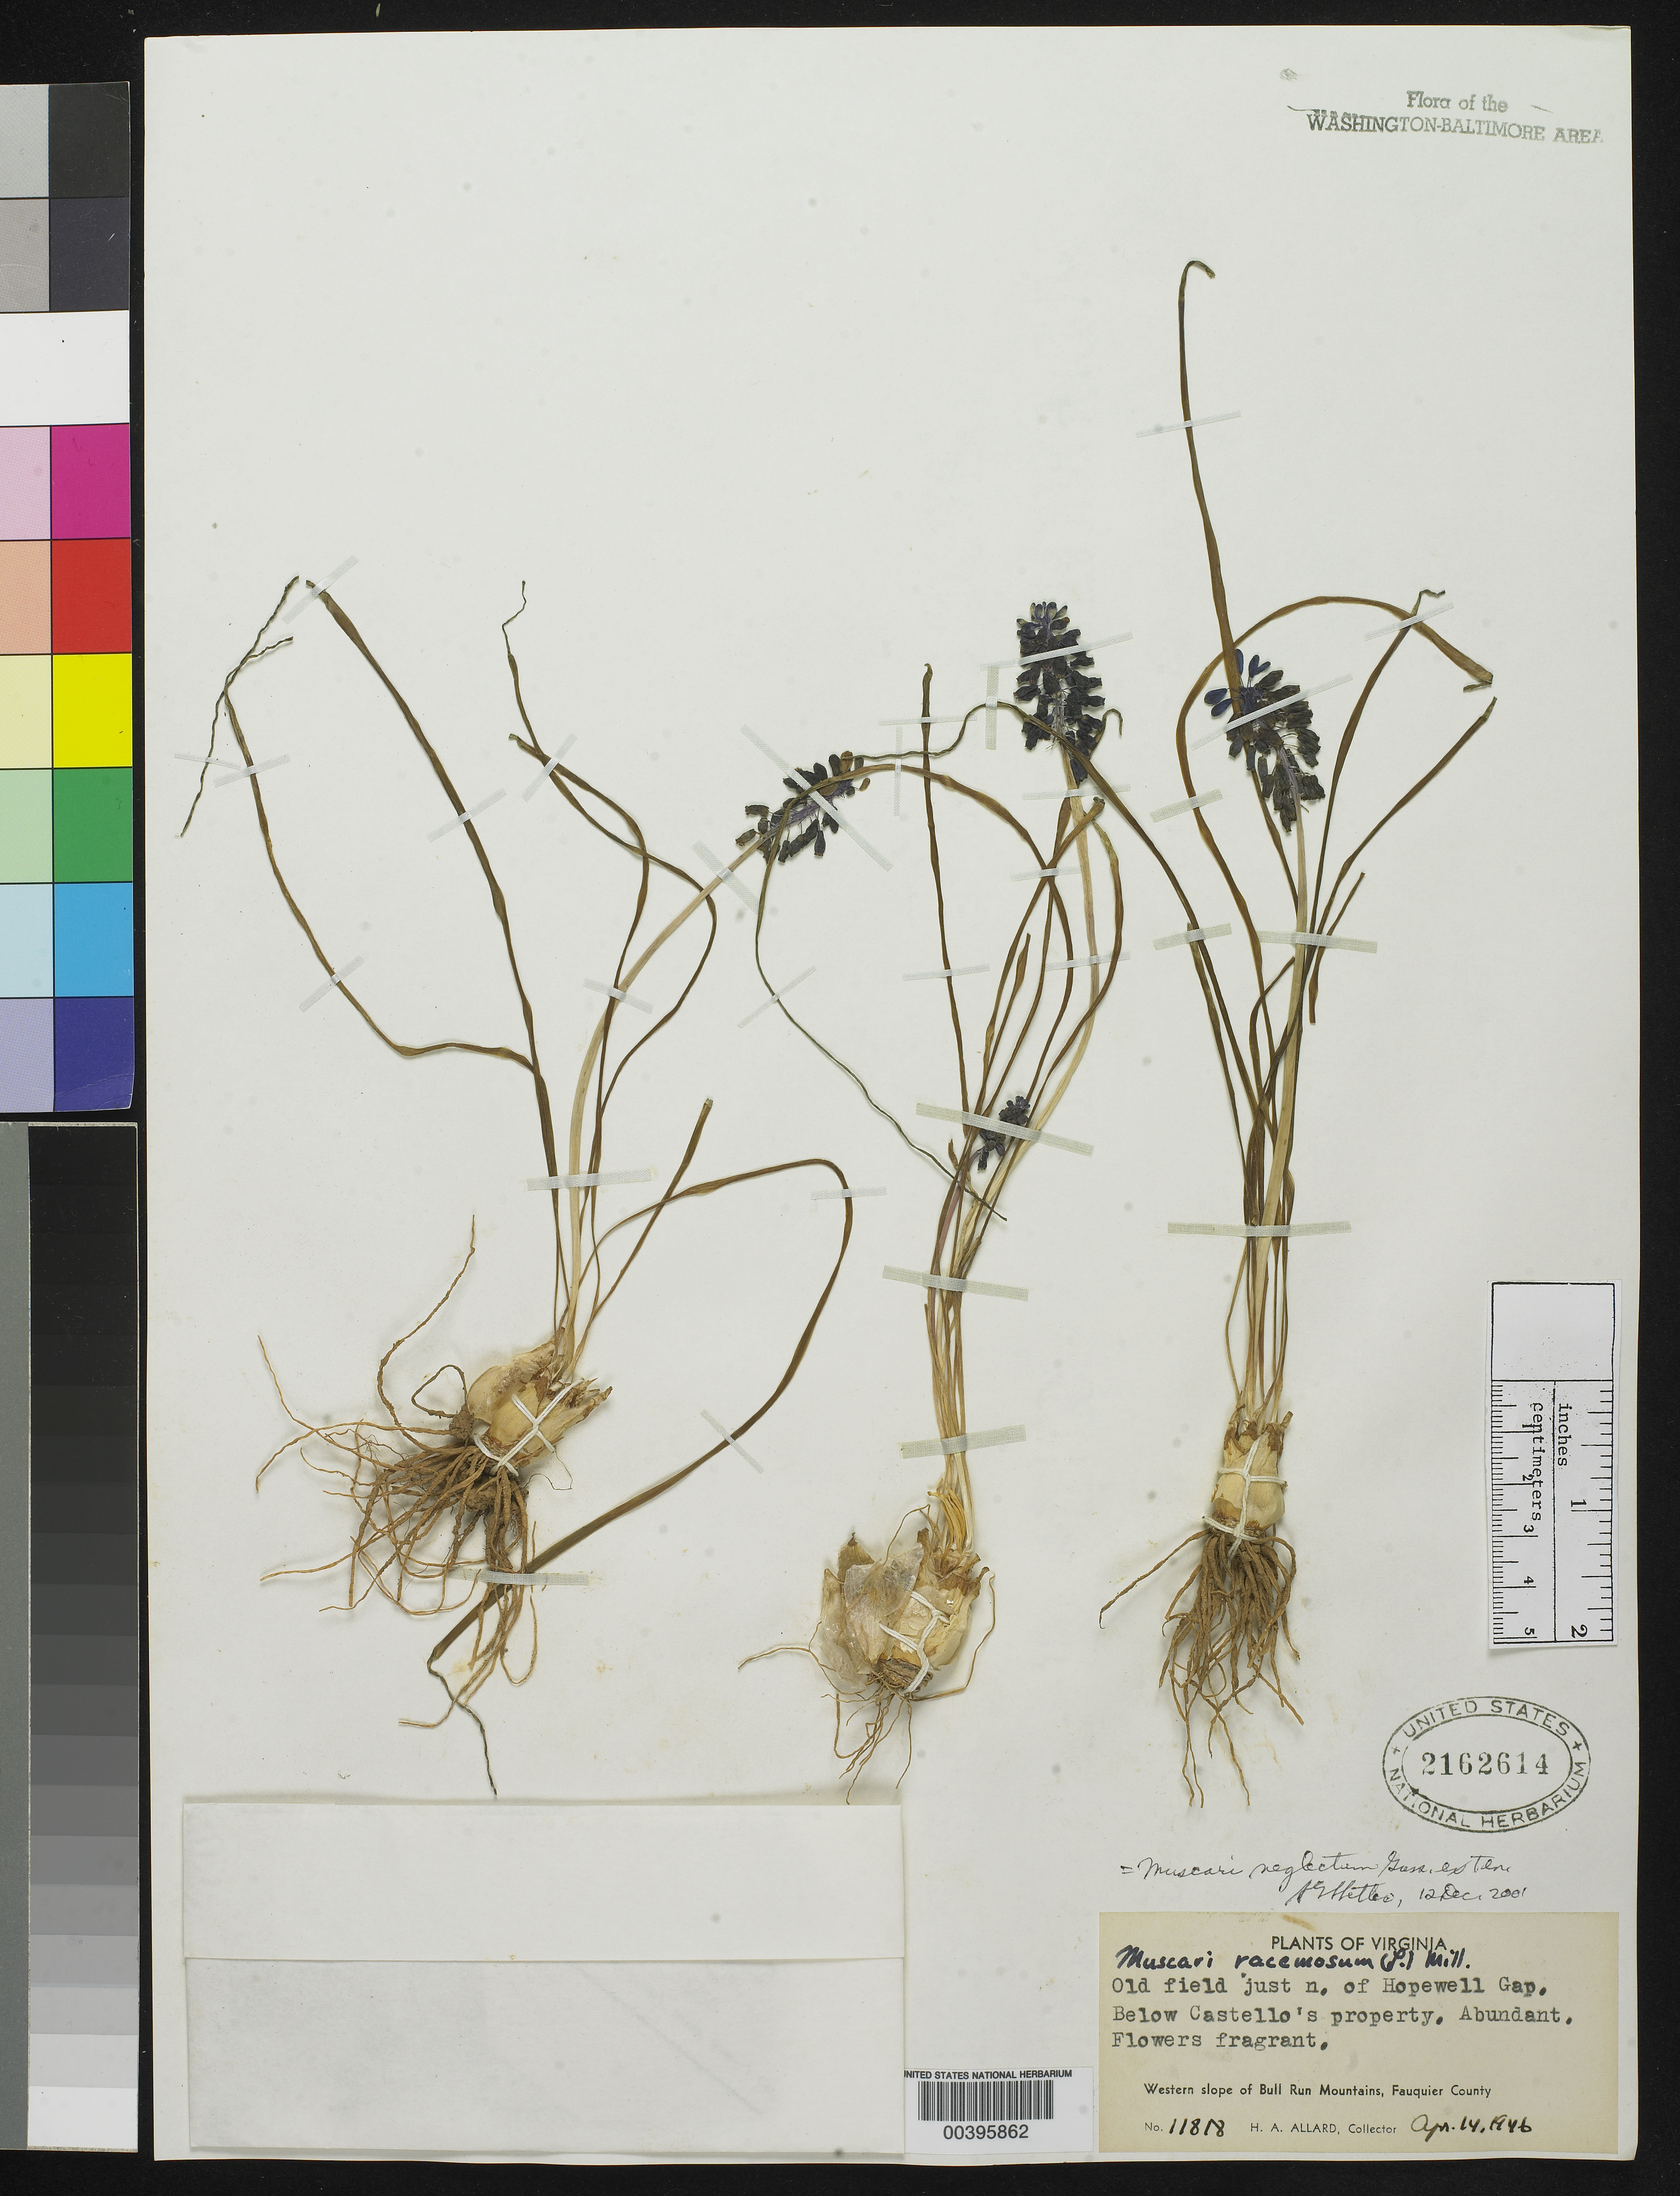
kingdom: Plantae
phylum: Tracheophyta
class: Liliopsida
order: Asparagales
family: Asparagaceae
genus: Muscari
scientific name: Muscari neglectum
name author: Gussone ex Ten.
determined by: Shetler, Stanwyn G., (US), NMNH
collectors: H. A. Allard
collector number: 11818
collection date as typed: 14 Apr 1946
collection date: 1946-04-14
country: United States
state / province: Virginia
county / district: Fauquier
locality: North of Hopewell Gap area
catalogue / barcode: US 2162614